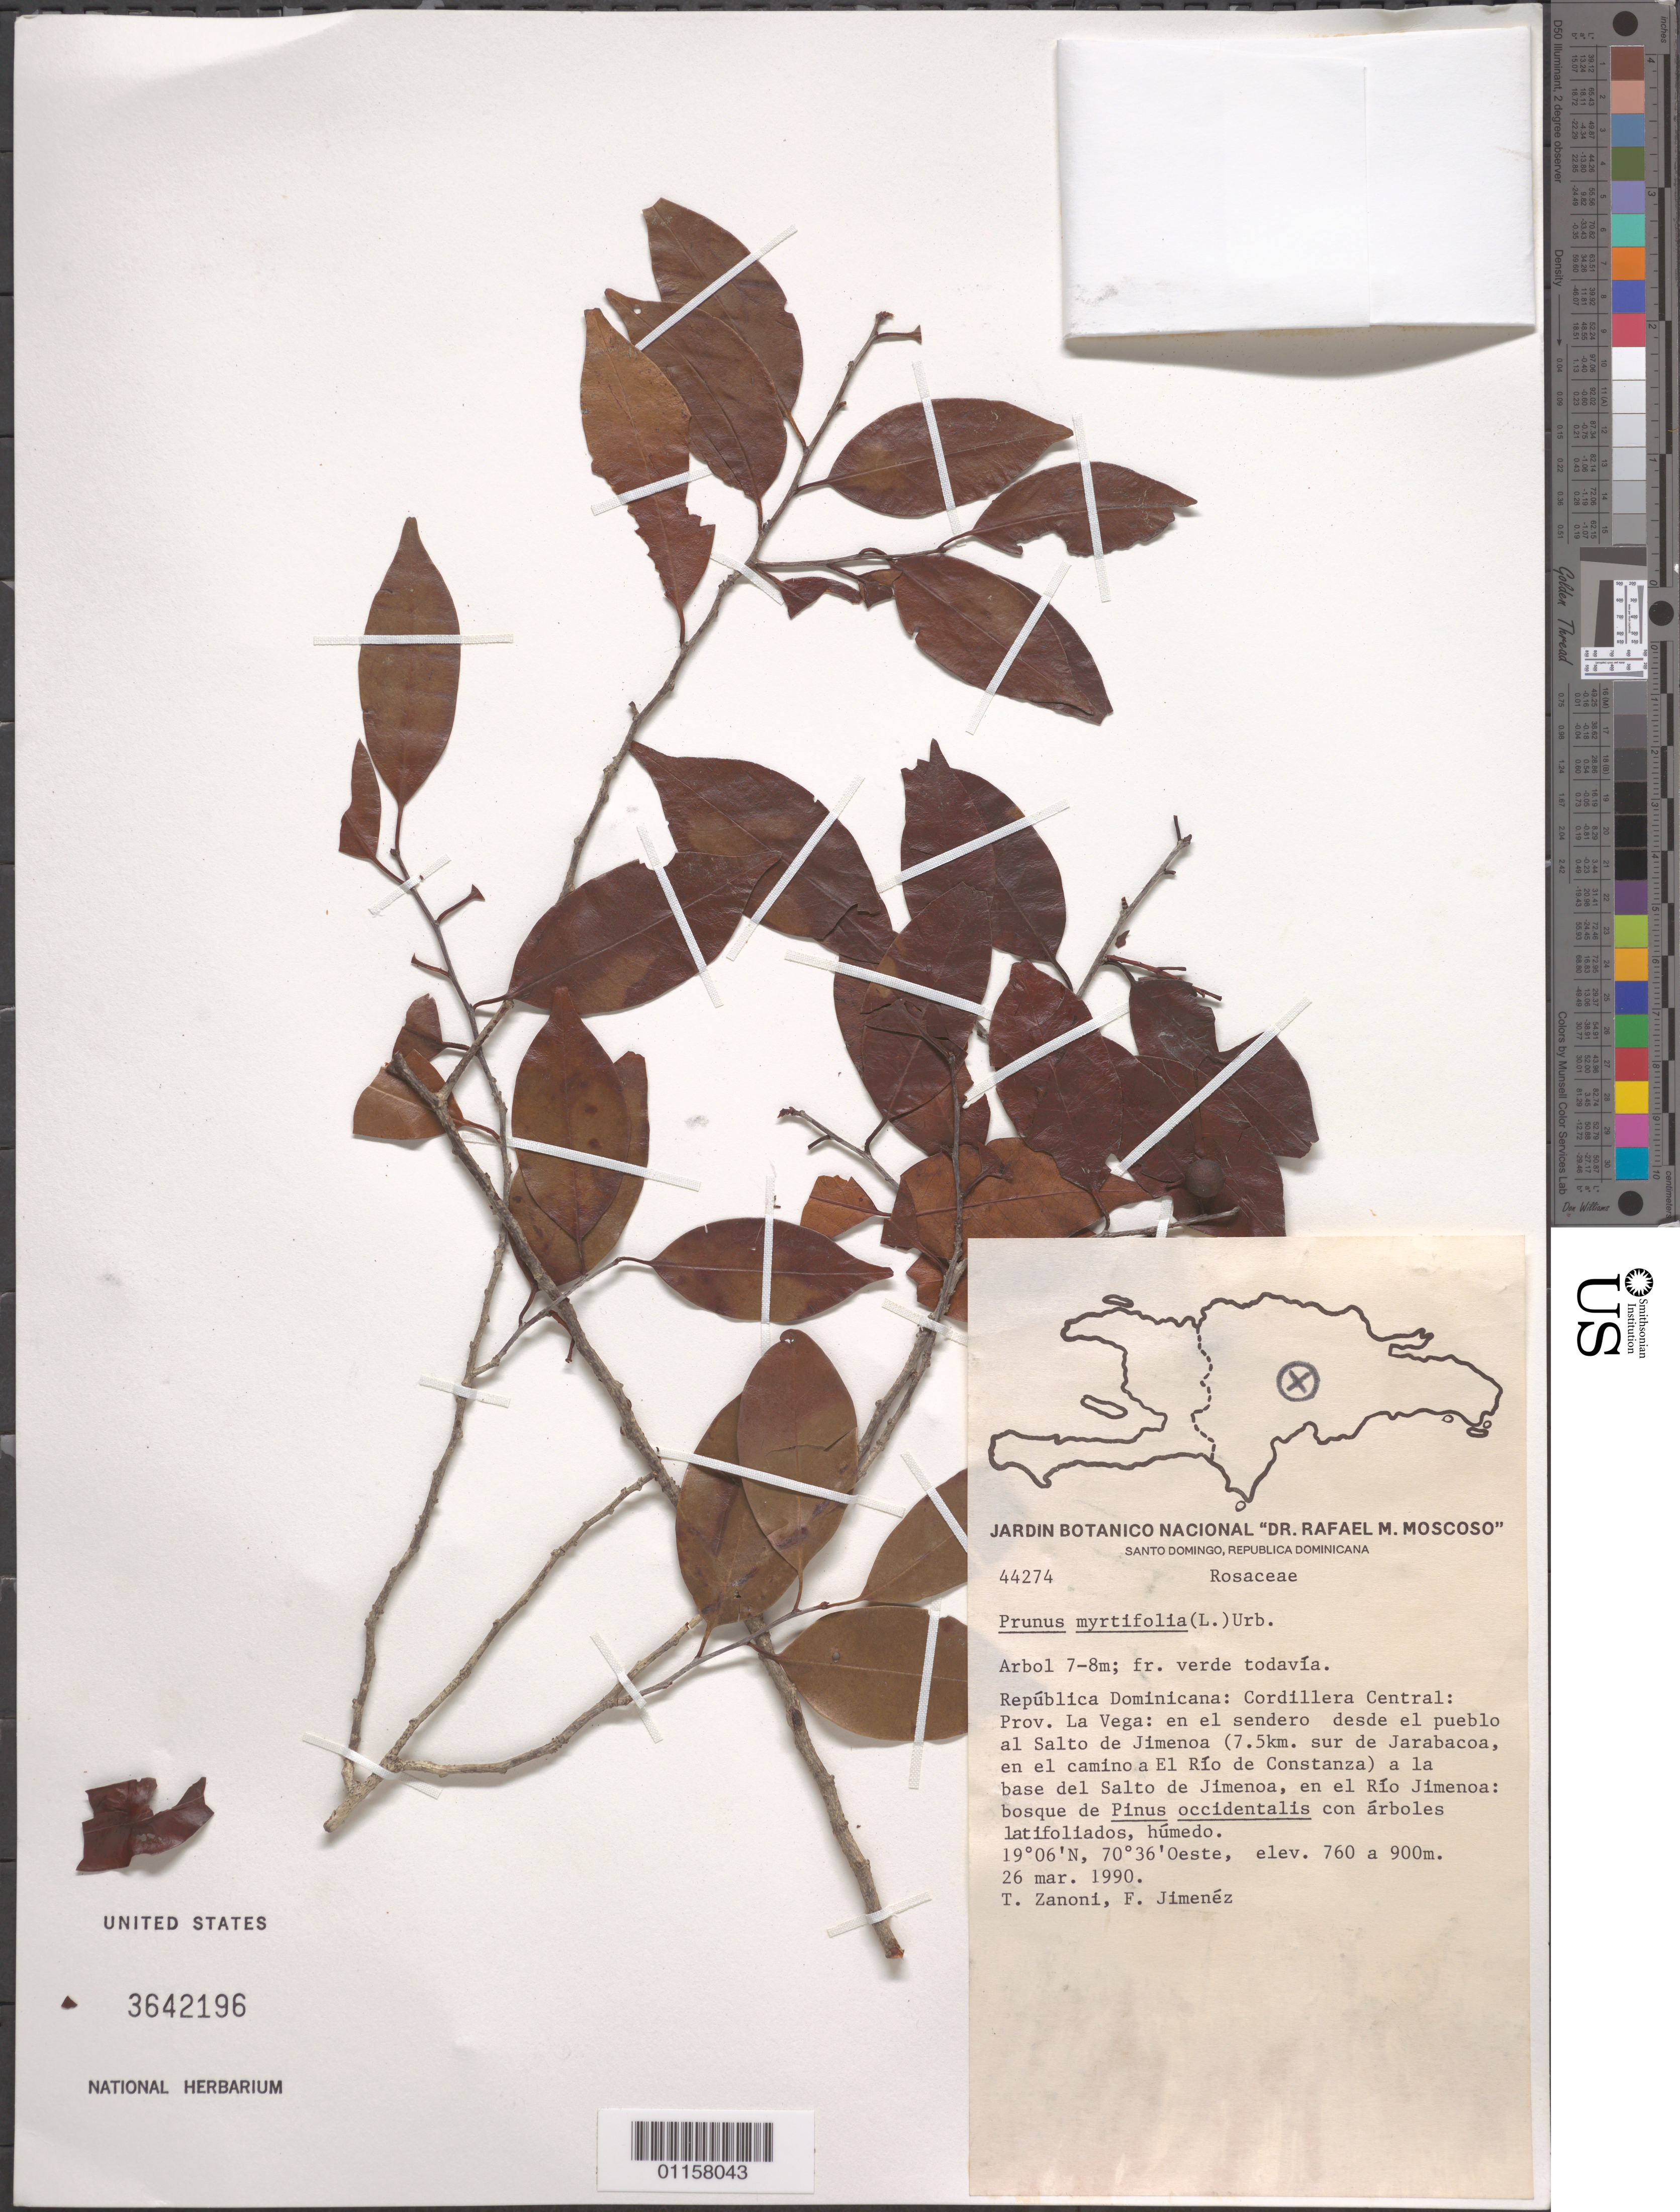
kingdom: Plantae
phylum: Tracheophyta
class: Magnoliopsida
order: Rosales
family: Rosaceae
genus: Prunus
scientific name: Prunus myrtifolia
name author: (L.) Urb.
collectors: T. A. Zanoni & F. Jimenez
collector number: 44274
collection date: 1990-03-26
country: Dominican Republic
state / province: La Vega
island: Hispaniola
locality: Cordillera Central, en el sendero desde el pueblo al Salto de Jimenoa (7.5 km sur de Jarabacoa, en el camino a El Río de Constanza) a la base del Salto de Jimenoa, en el Río Jimenoa.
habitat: Bosque de Pinus occidentalis con árboles latifoliados, húmedo.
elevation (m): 760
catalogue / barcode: US 3642196